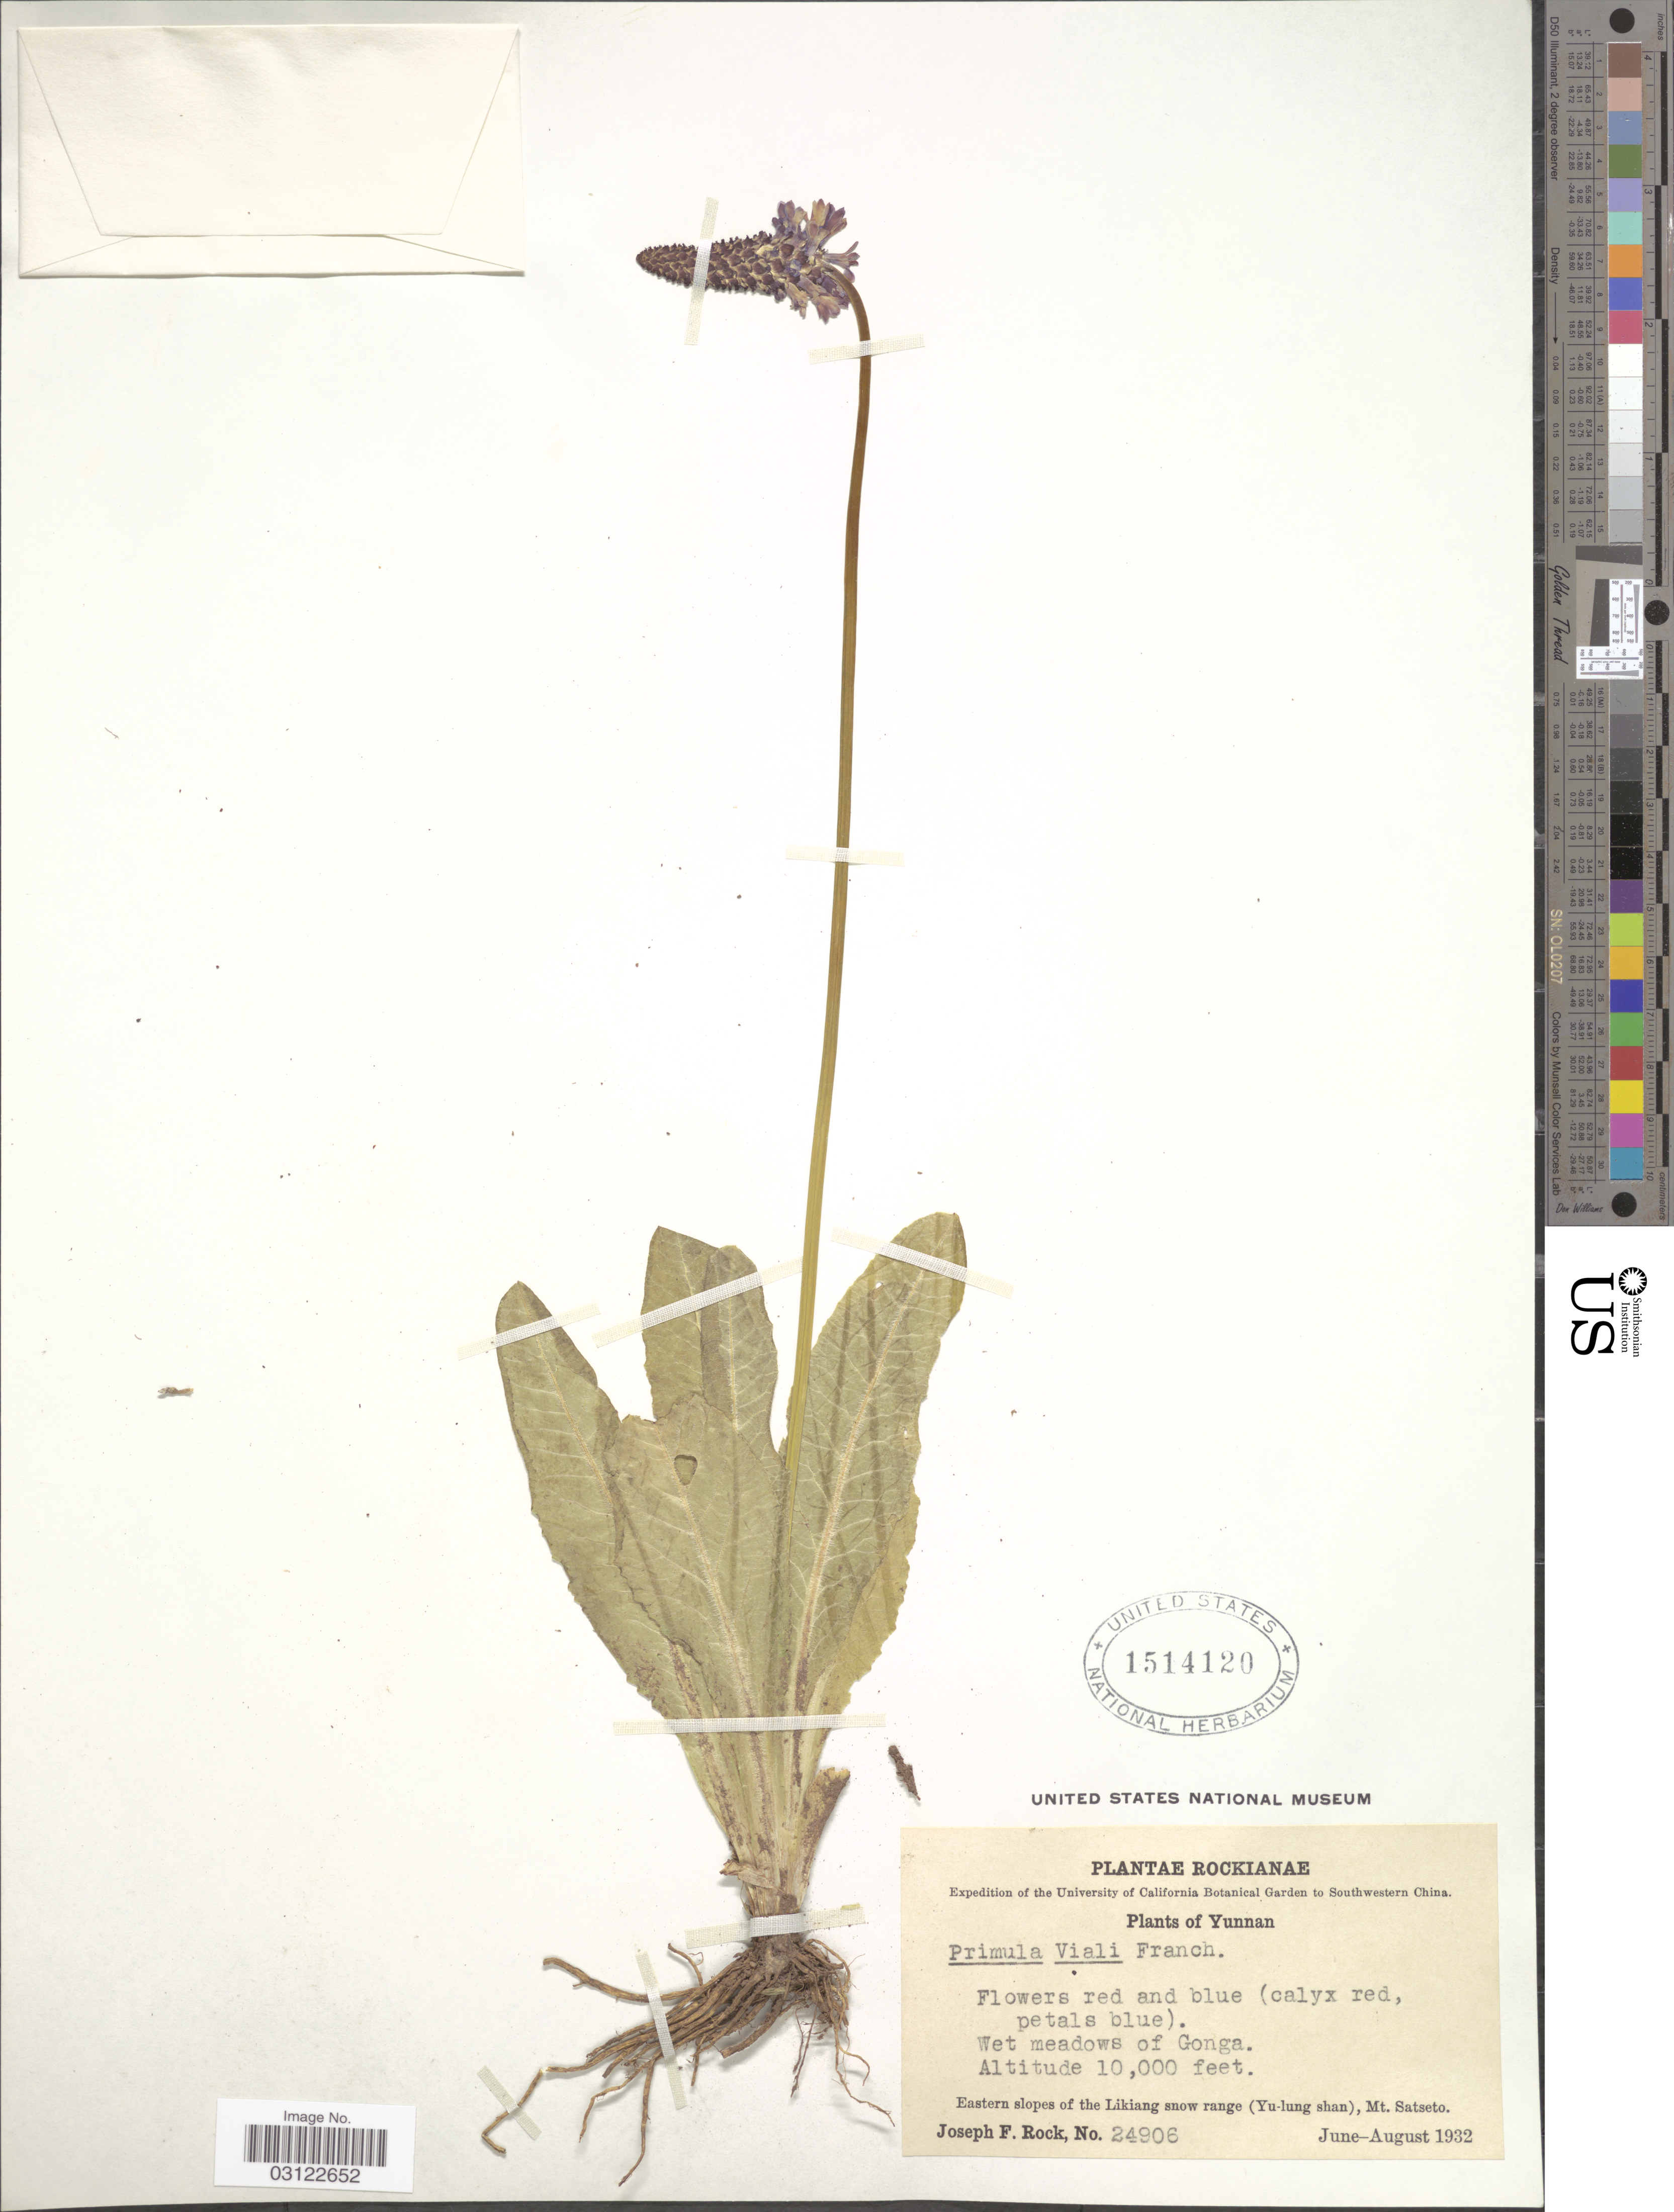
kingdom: Plantae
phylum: Tracheophyta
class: Magnoliopsida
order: Ericales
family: Primulaceae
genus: Primula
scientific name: Primula vialii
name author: Delavay ex Franch.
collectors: J. F. Rock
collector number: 24906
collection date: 1932-06/1932-08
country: China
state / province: Yunnan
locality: Southwestern China. Wet meadows of Gonga. Eastern slopes of the Likiang snow range (Yu-lung shan), Mt. Satseto.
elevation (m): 3048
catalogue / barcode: US 1514120